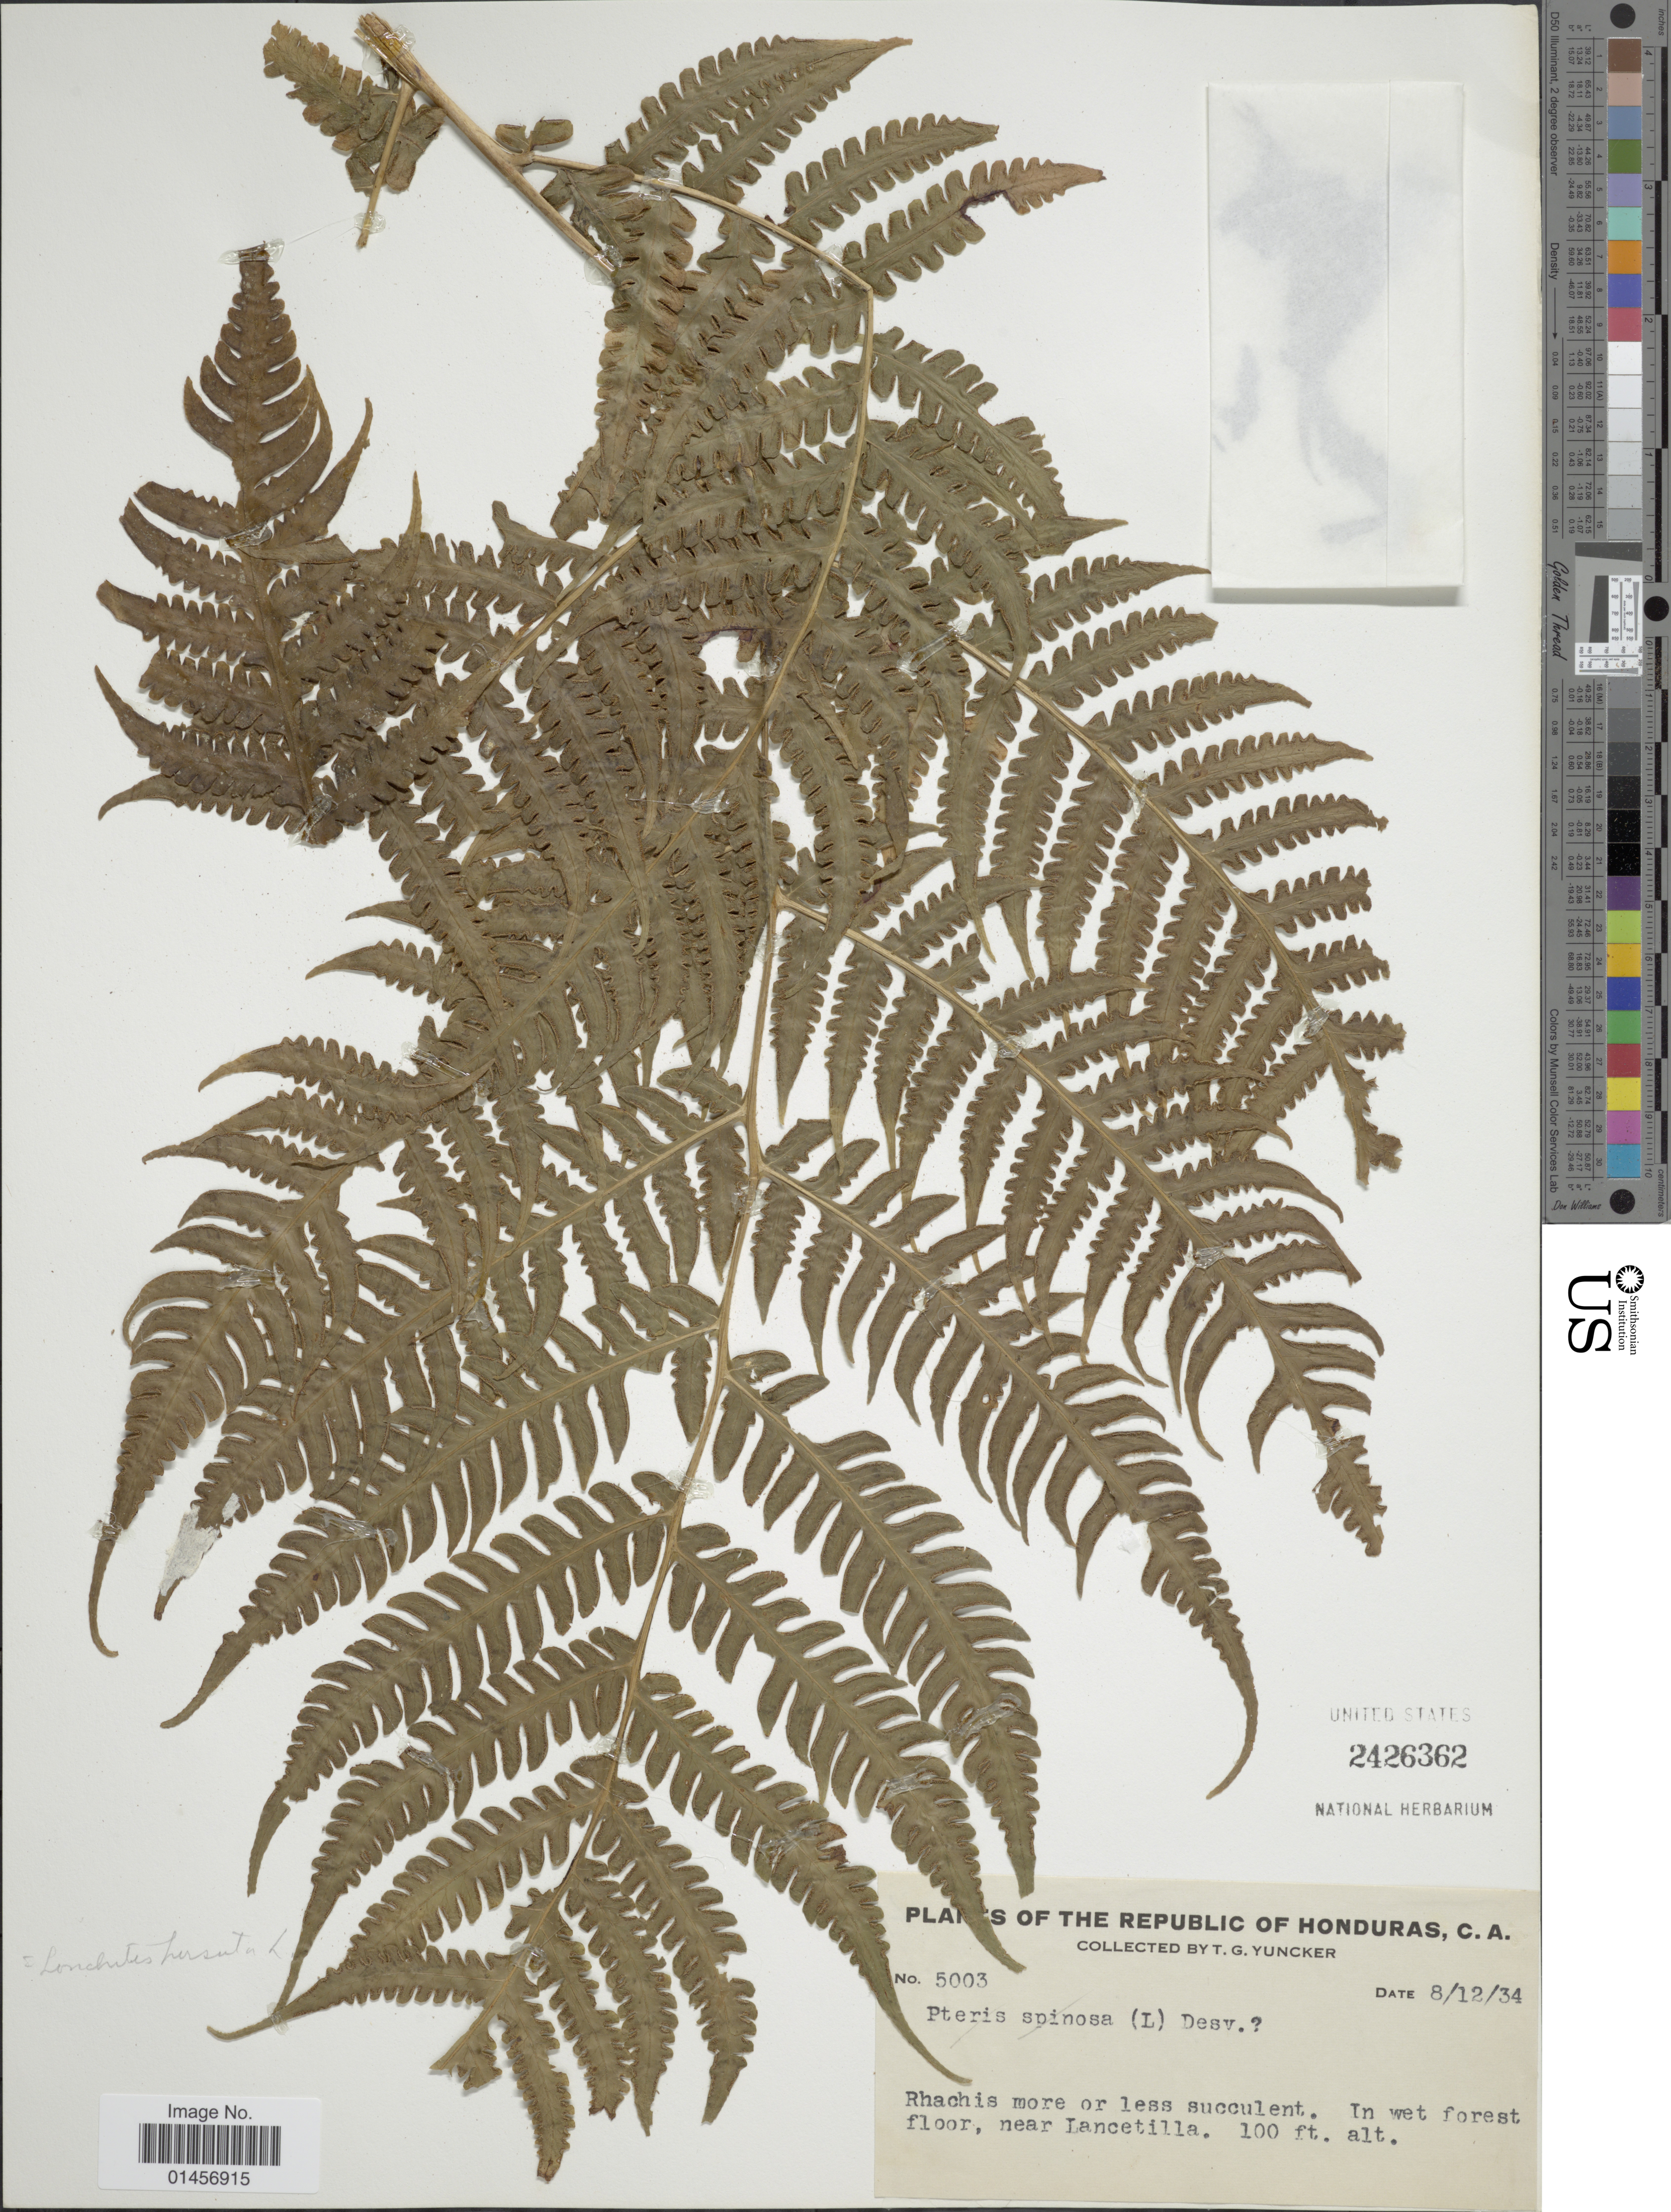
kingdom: Plantae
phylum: Tracheophyta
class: Polypodiopsida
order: Polypodiales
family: Lonchitidaceae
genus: Lonchitis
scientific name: Lonchitis hirsuta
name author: L.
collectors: T. G. Yuncker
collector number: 5003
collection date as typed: Transcribed d/m/y: 8/12/34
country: Honduras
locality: Honduras, Rhanchis more or less succulent, near Lancetilla.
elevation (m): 30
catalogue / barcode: US 2426362